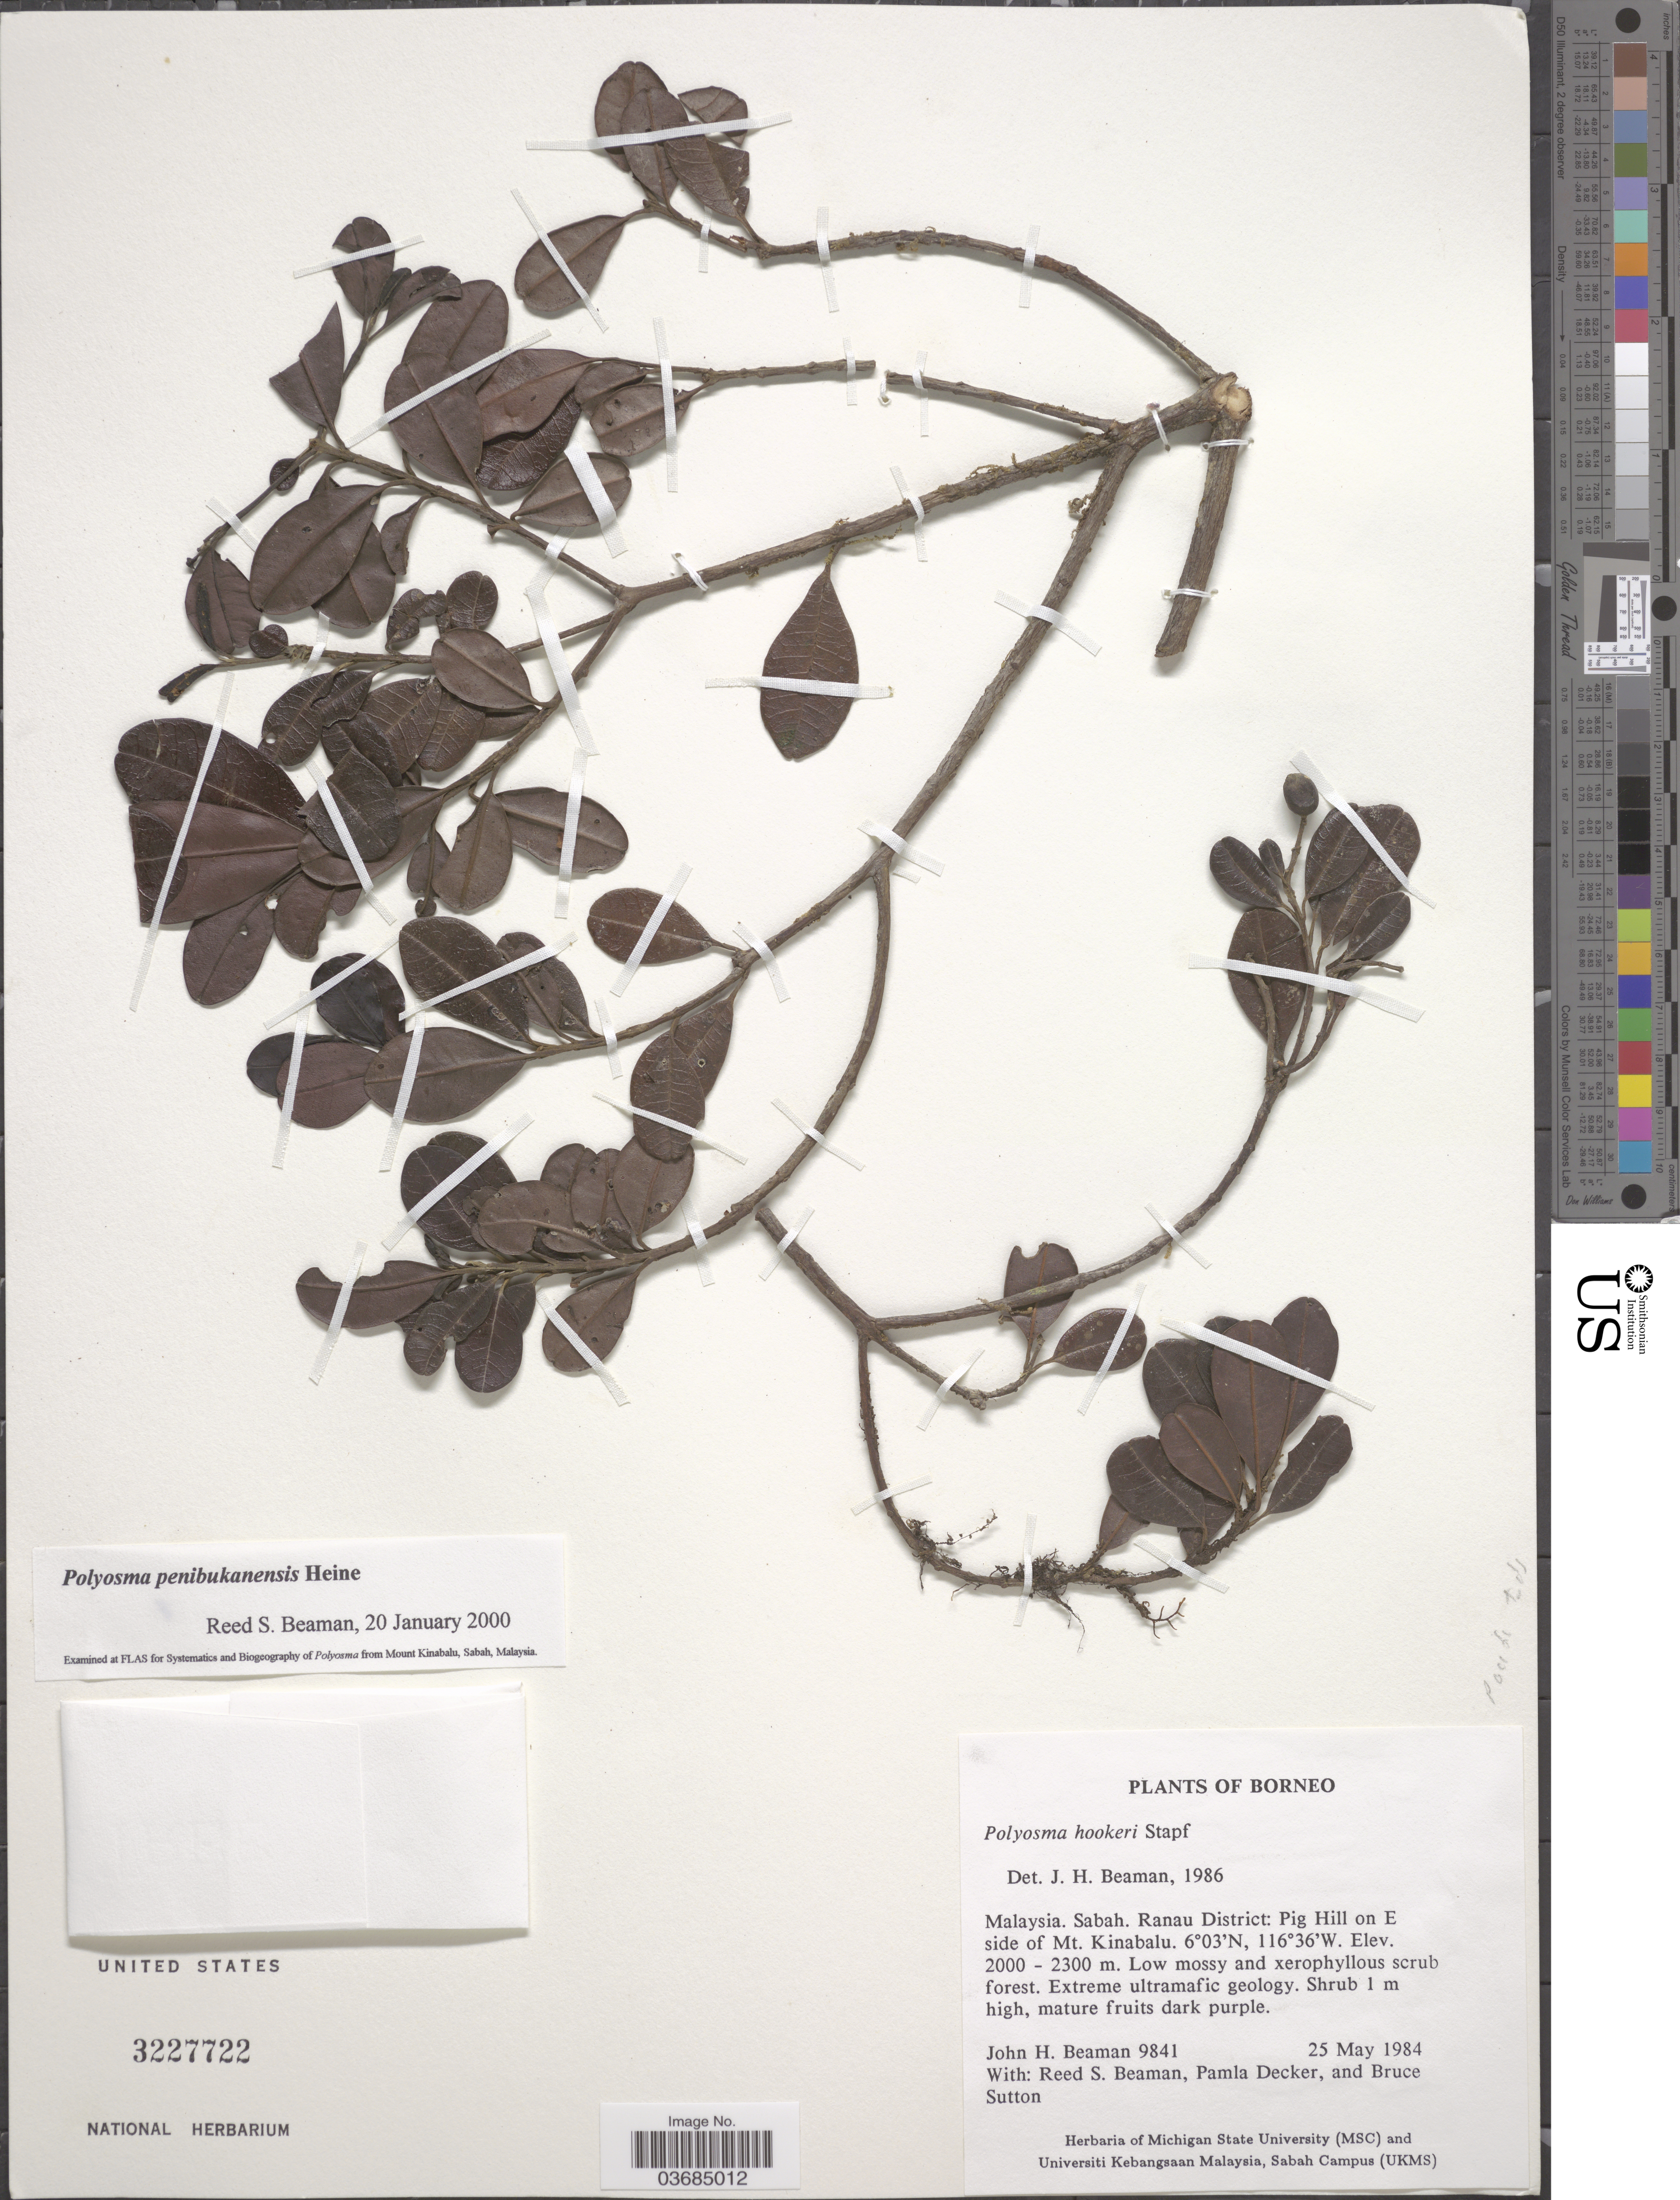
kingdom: Plantae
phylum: Tracheophyta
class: Magnoliopsida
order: Escalloniales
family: Escalloniaceae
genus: Polyosma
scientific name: Polyosma penibukanensis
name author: Heine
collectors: J. H. Beaman, R. S. Beaman, P. Decker & B. Sutton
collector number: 9841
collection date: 1984-05-25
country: Malaysia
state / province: Sabah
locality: Borneo. Ranau District: Pig Hill on E side of Mt. Kinabalu.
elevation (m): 2000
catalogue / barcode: US 3227722